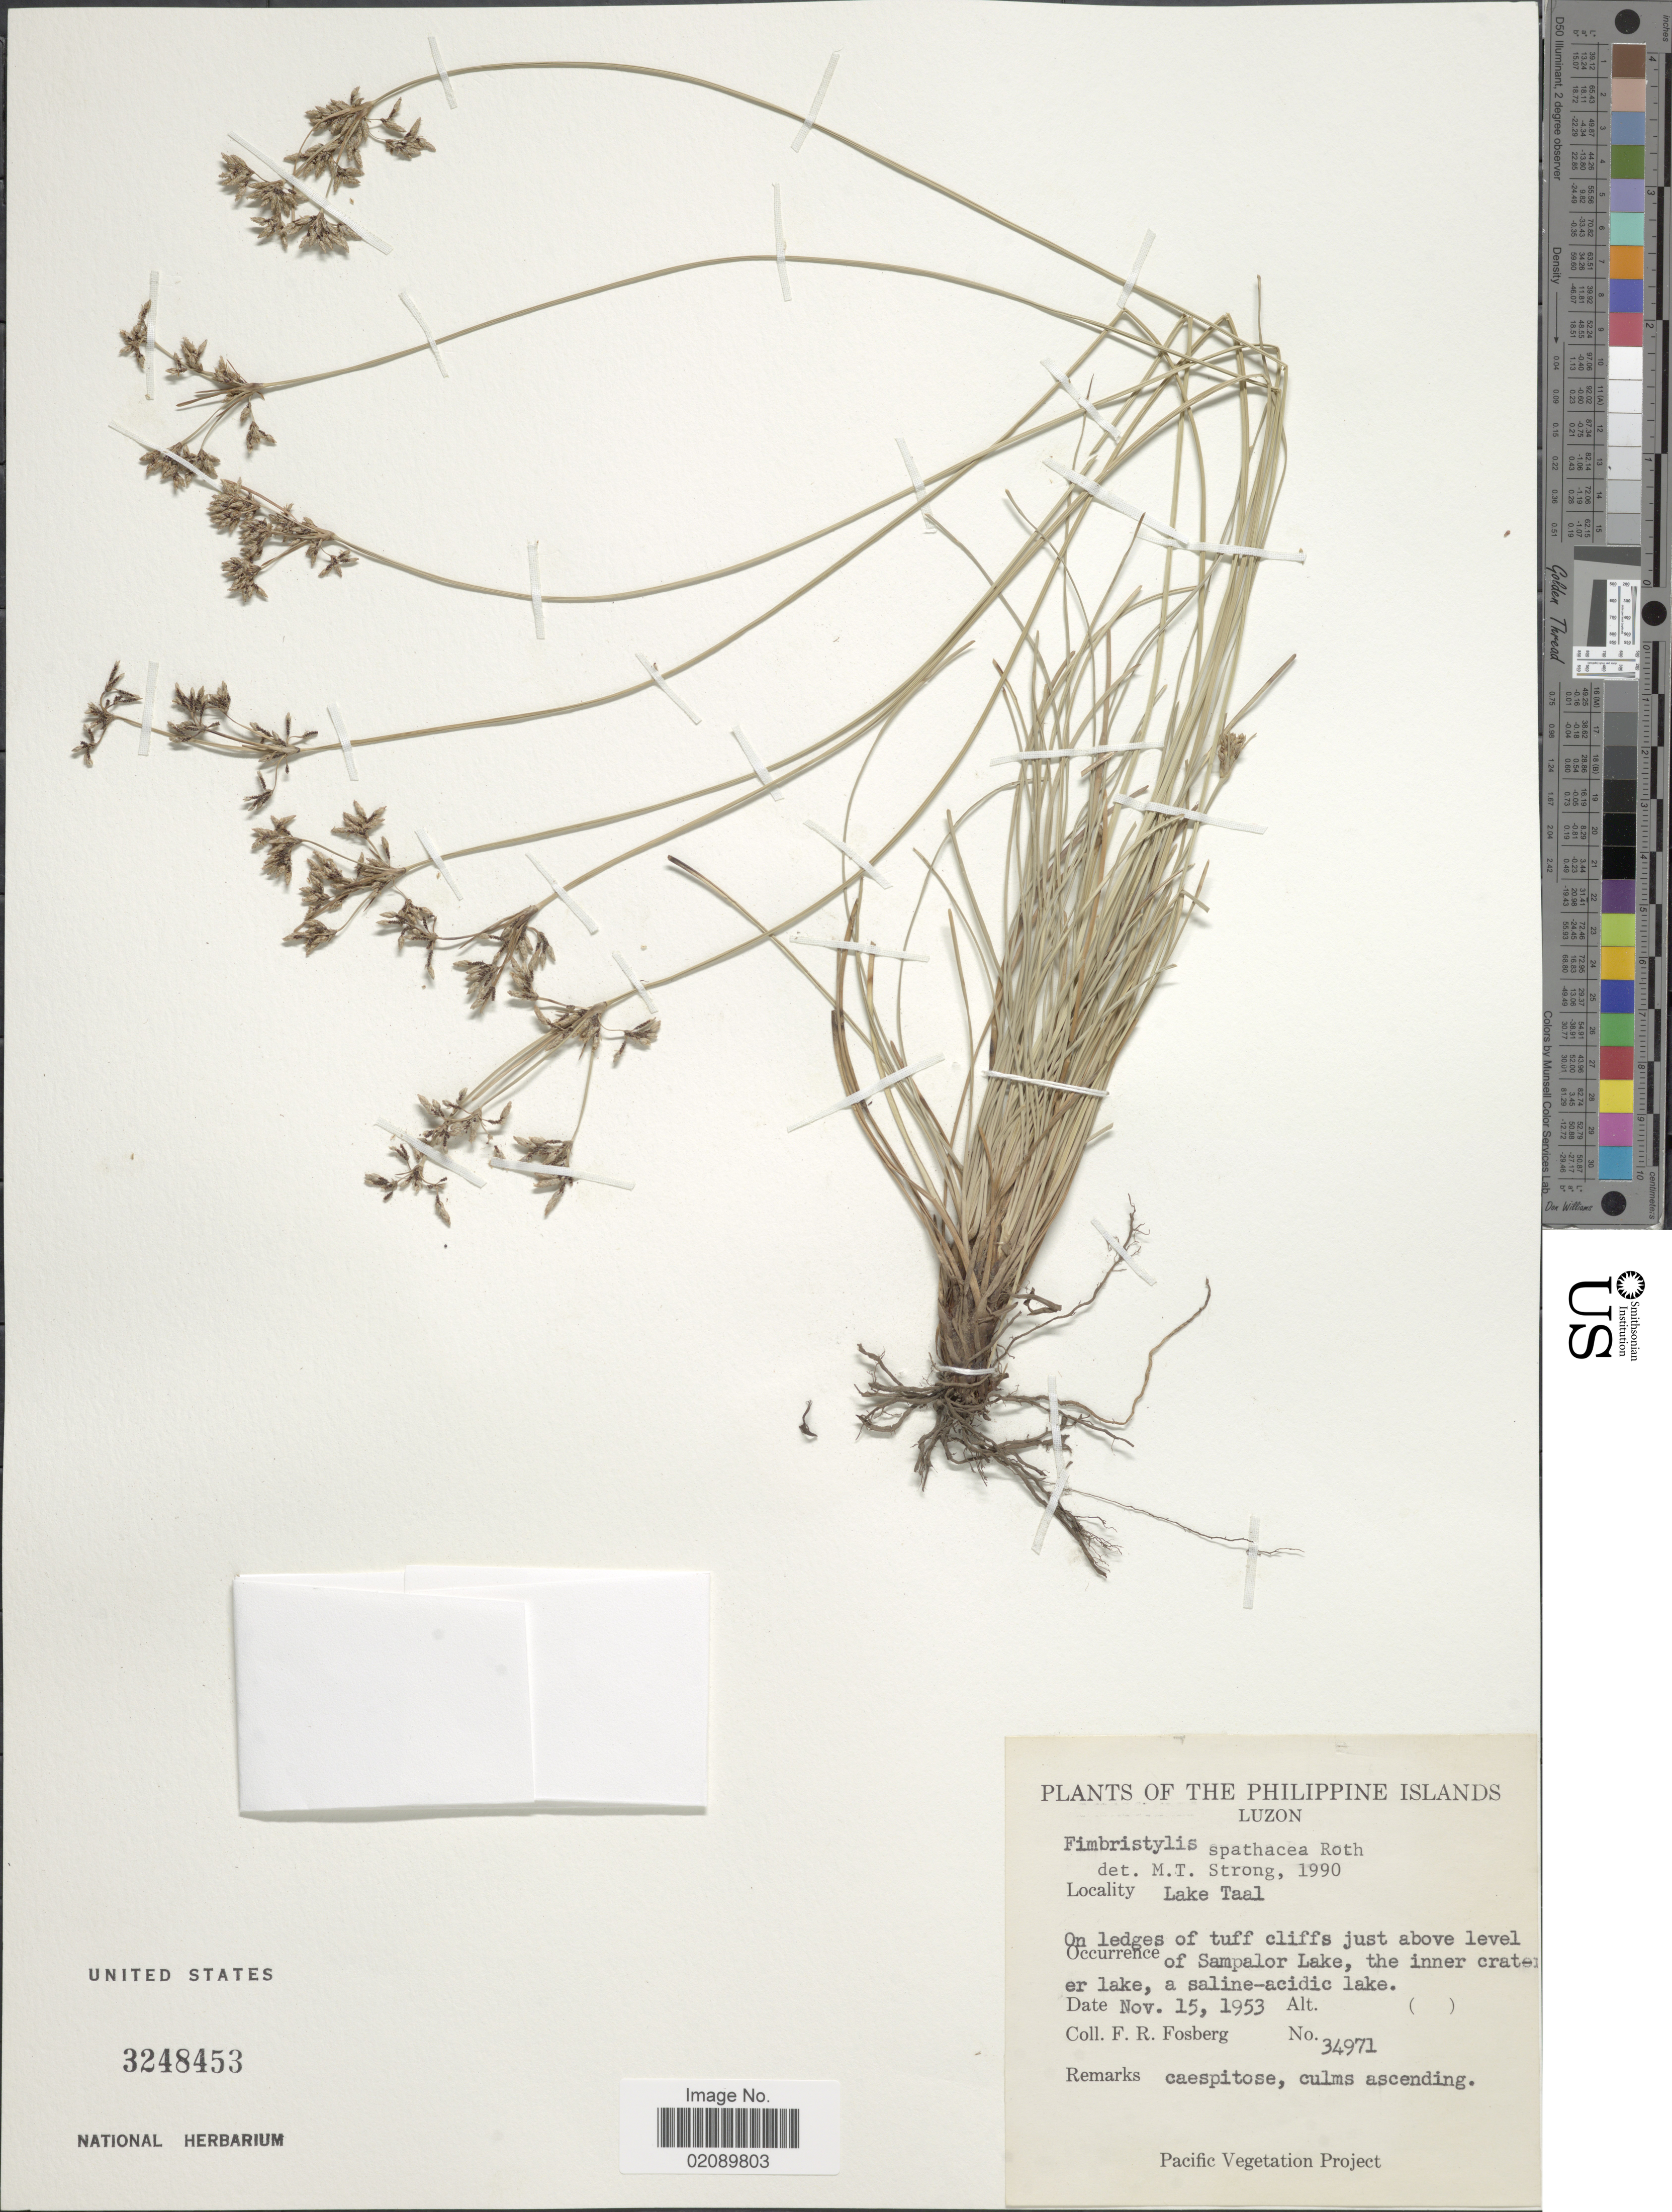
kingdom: Plantae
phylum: Tracheophyta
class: Liliopsida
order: Poales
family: Cyperaceae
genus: Fimbristylis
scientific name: Fimbristylis cymosa subsp. spathacea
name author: (Roth) T. Koyama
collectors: F. R. Fosberg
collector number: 34971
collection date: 1953-11-15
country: Philippines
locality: Philippine Islands. Luzon. Lake Taal. On ledges of tuff cliffs just above level of Sampalor Lake, the inner crater lake, a saline-scidic lake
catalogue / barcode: US 3248453